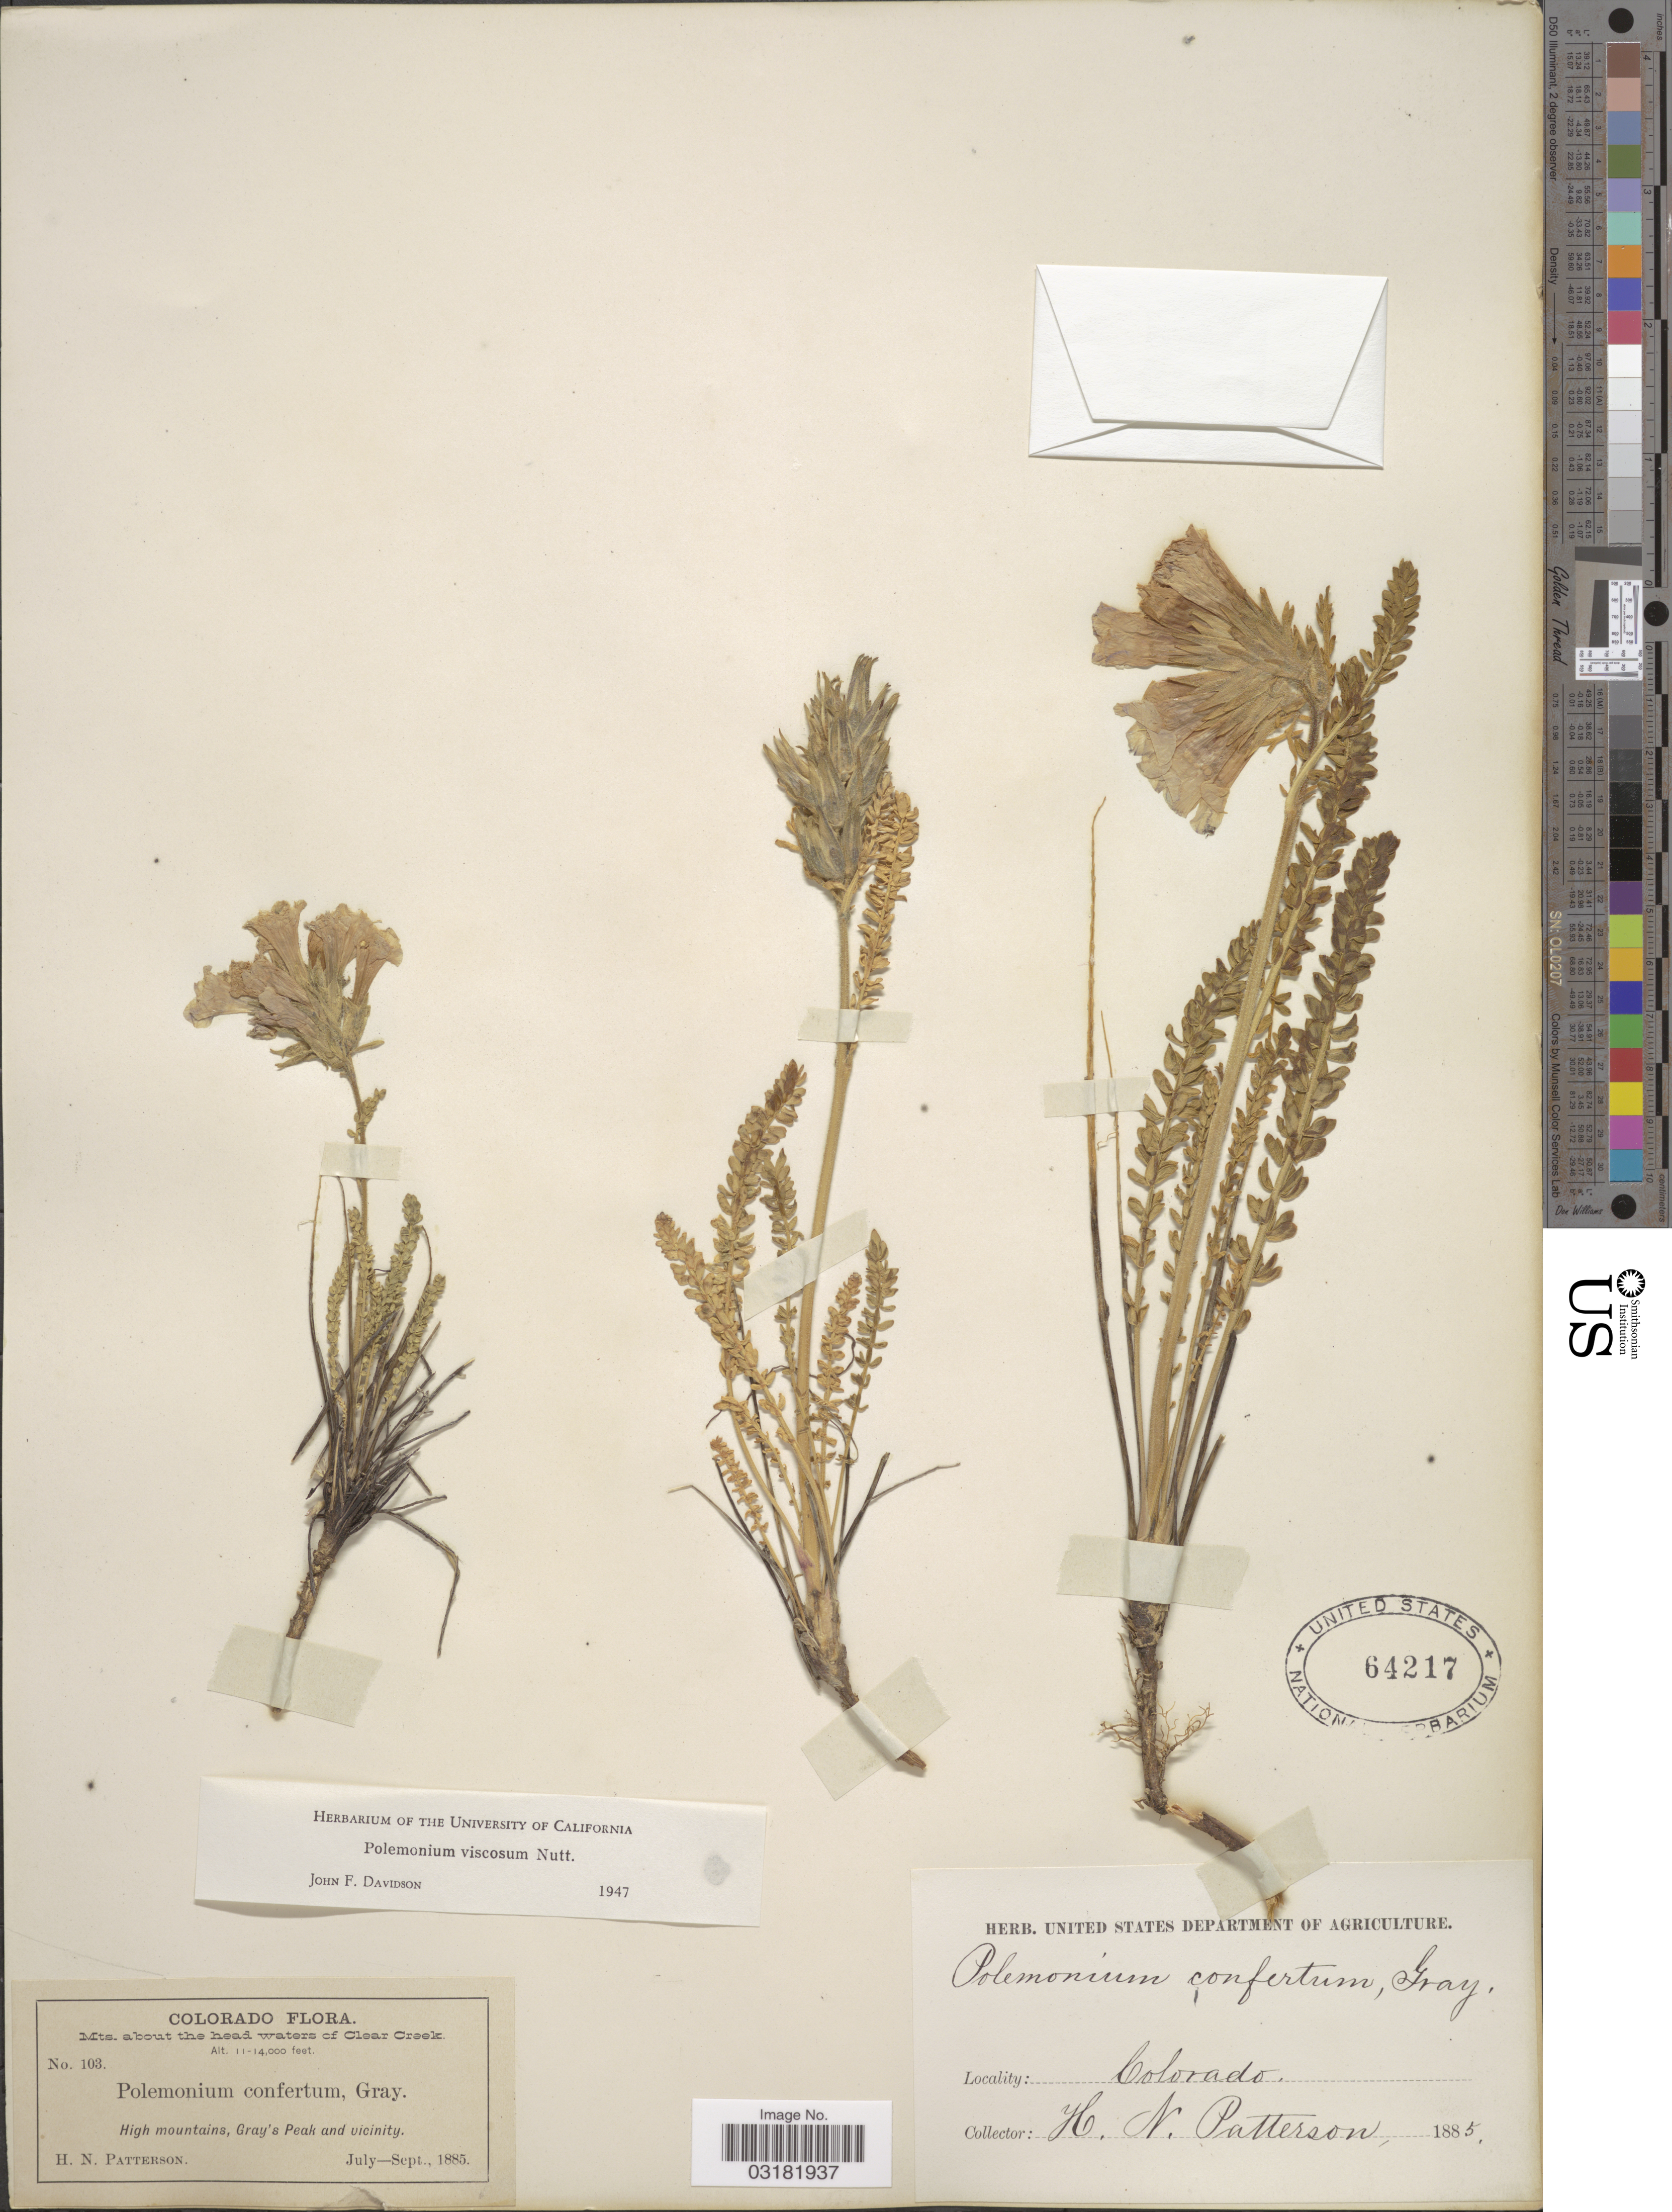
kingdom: Plantae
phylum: Tracheophyta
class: Magnoliopsida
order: Ericales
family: Polemoniaceae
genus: Polemonium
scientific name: Polemonium viscosum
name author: Nutt.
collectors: H. N. Patterson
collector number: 103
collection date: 1885-07/1885-09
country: United States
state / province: Colorado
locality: Mts. about the head waters of Clear Creek, High Mountains, Gray's Peak and vicinity.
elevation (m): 3353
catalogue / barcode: US 64217